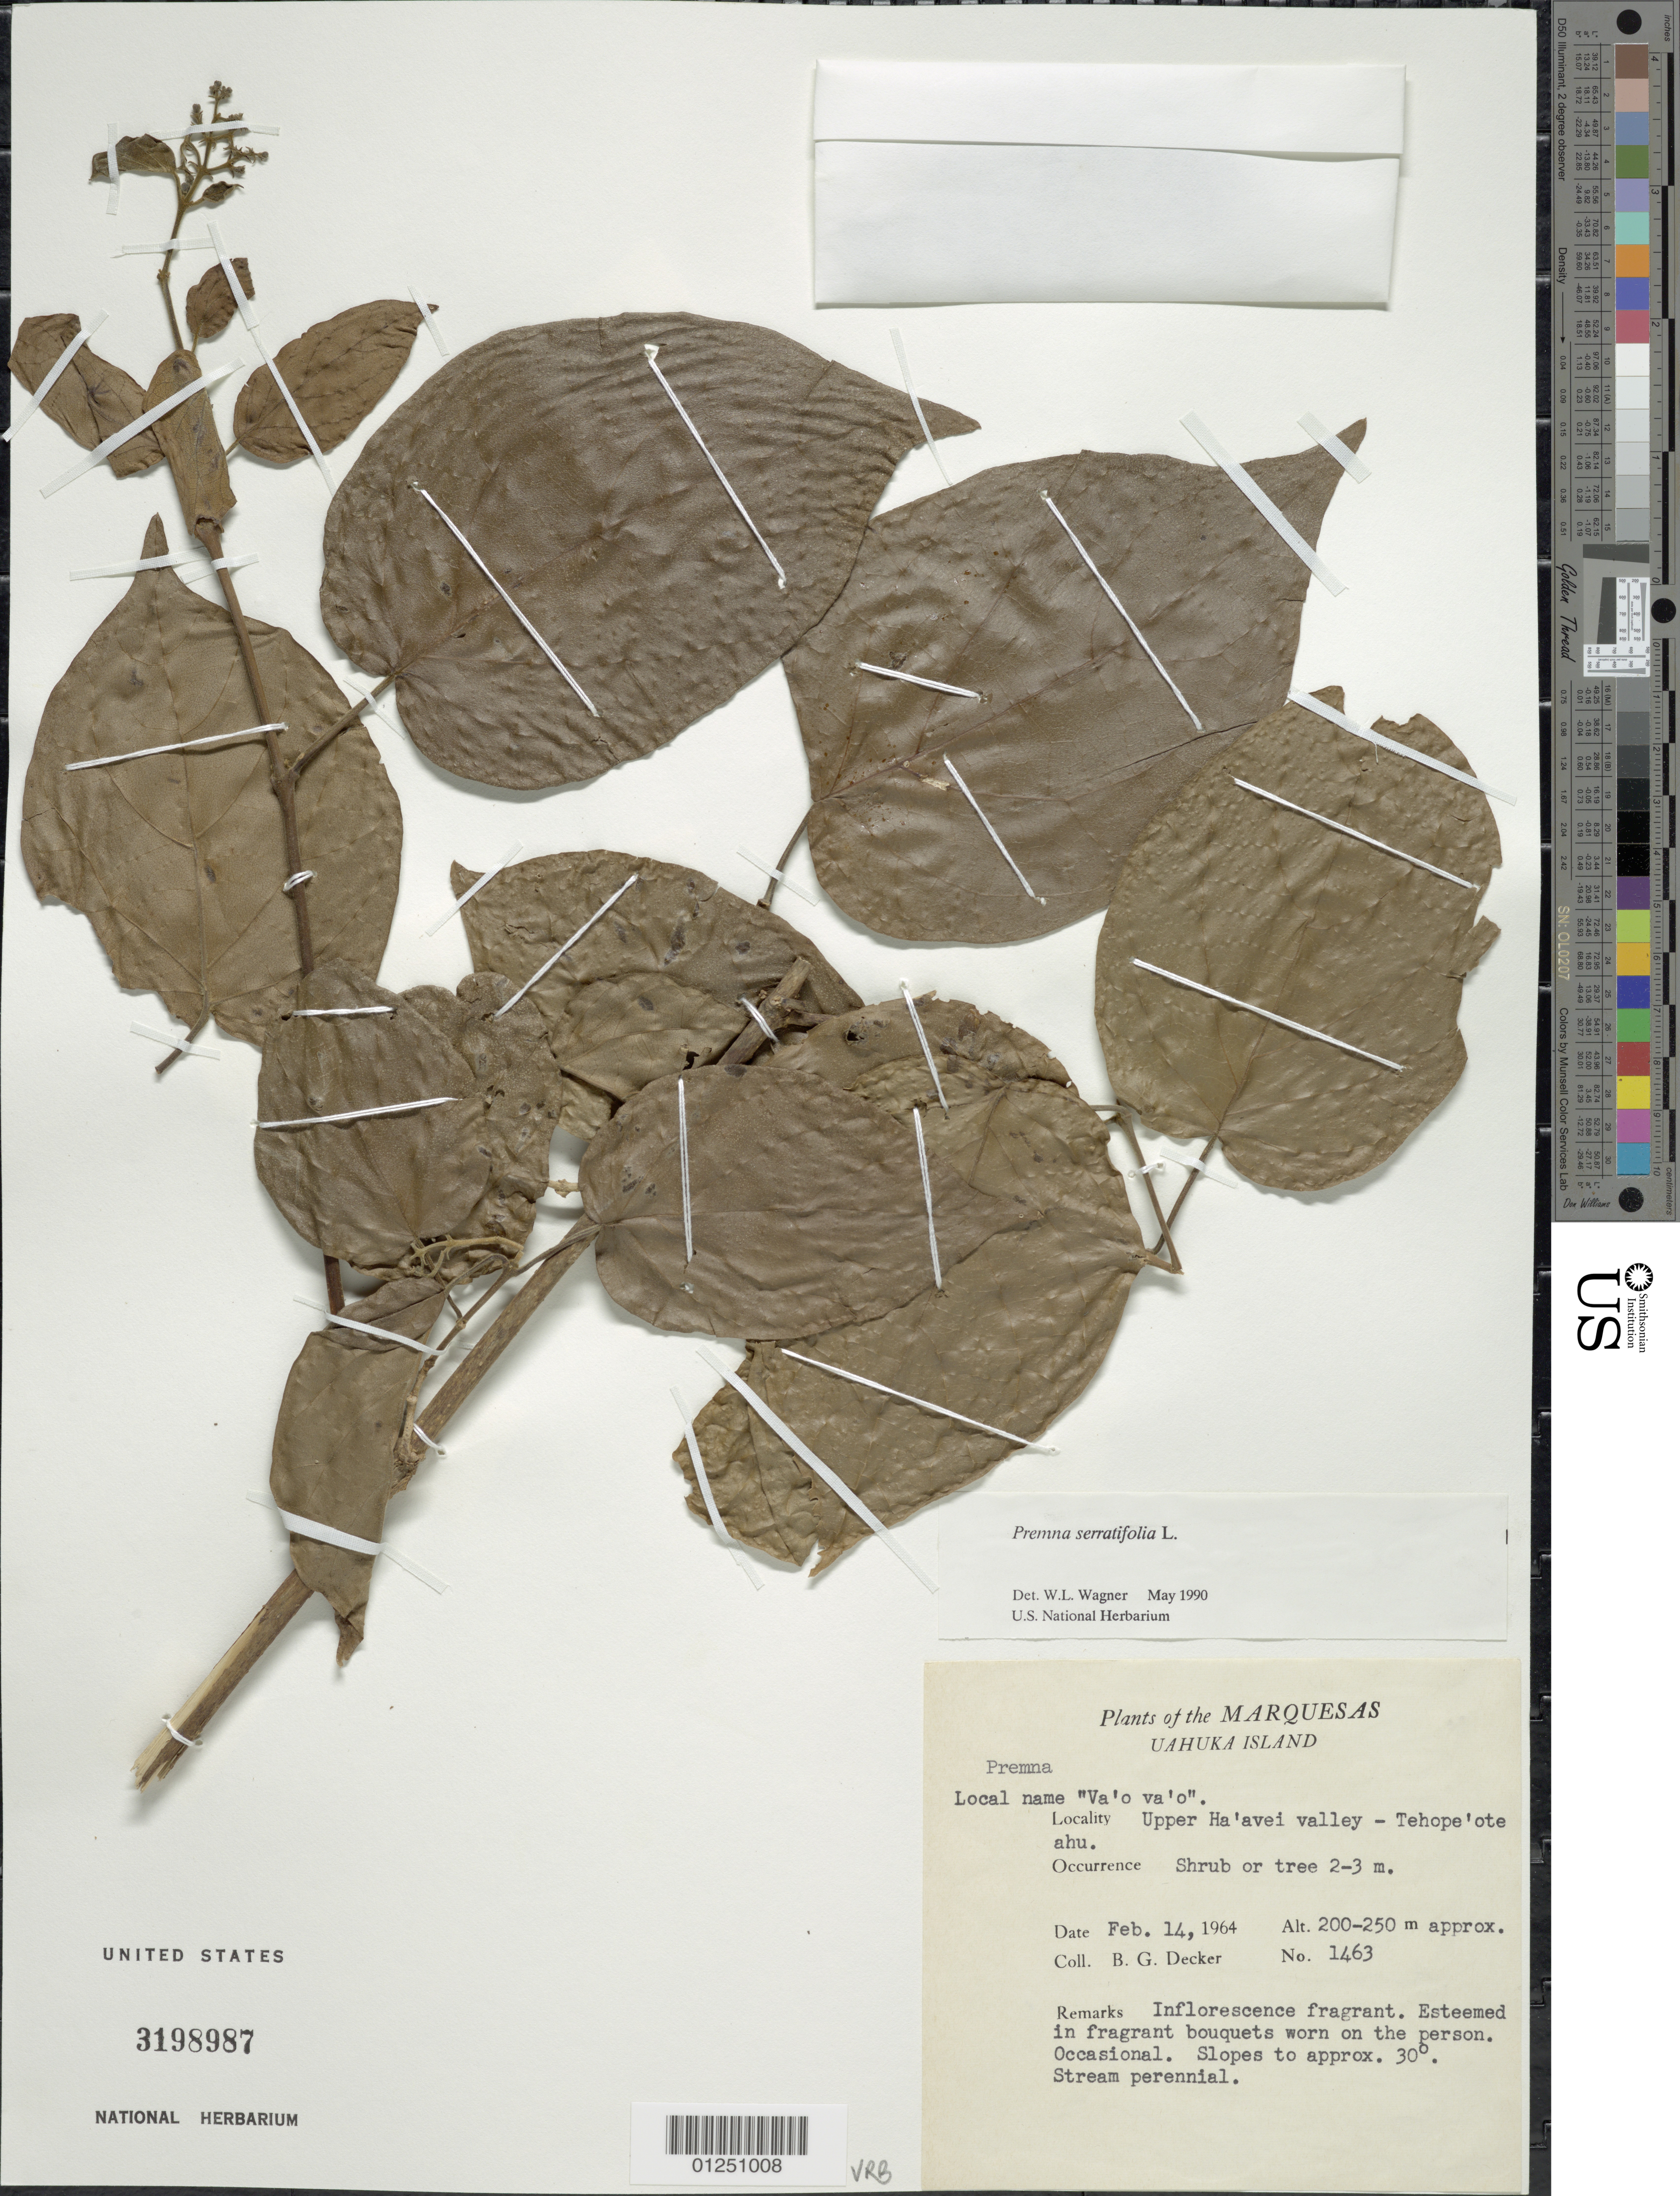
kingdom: Plantae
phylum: Tracheophyta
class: Magnoliopsida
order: Lamiales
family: Lamiaceae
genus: Premna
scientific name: Premna serratifolia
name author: L.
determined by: Wagner, W. L., (BOT), Smithsonian Institution - National Museum of Natural History (UNITED STATES)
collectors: B. G. Decker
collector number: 1463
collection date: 1964-02-14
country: French Polynesia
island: Ua Huka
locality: Upper Ha'avei Valley, Tehope'ote ahu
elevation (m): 200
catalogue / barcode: US 3198987